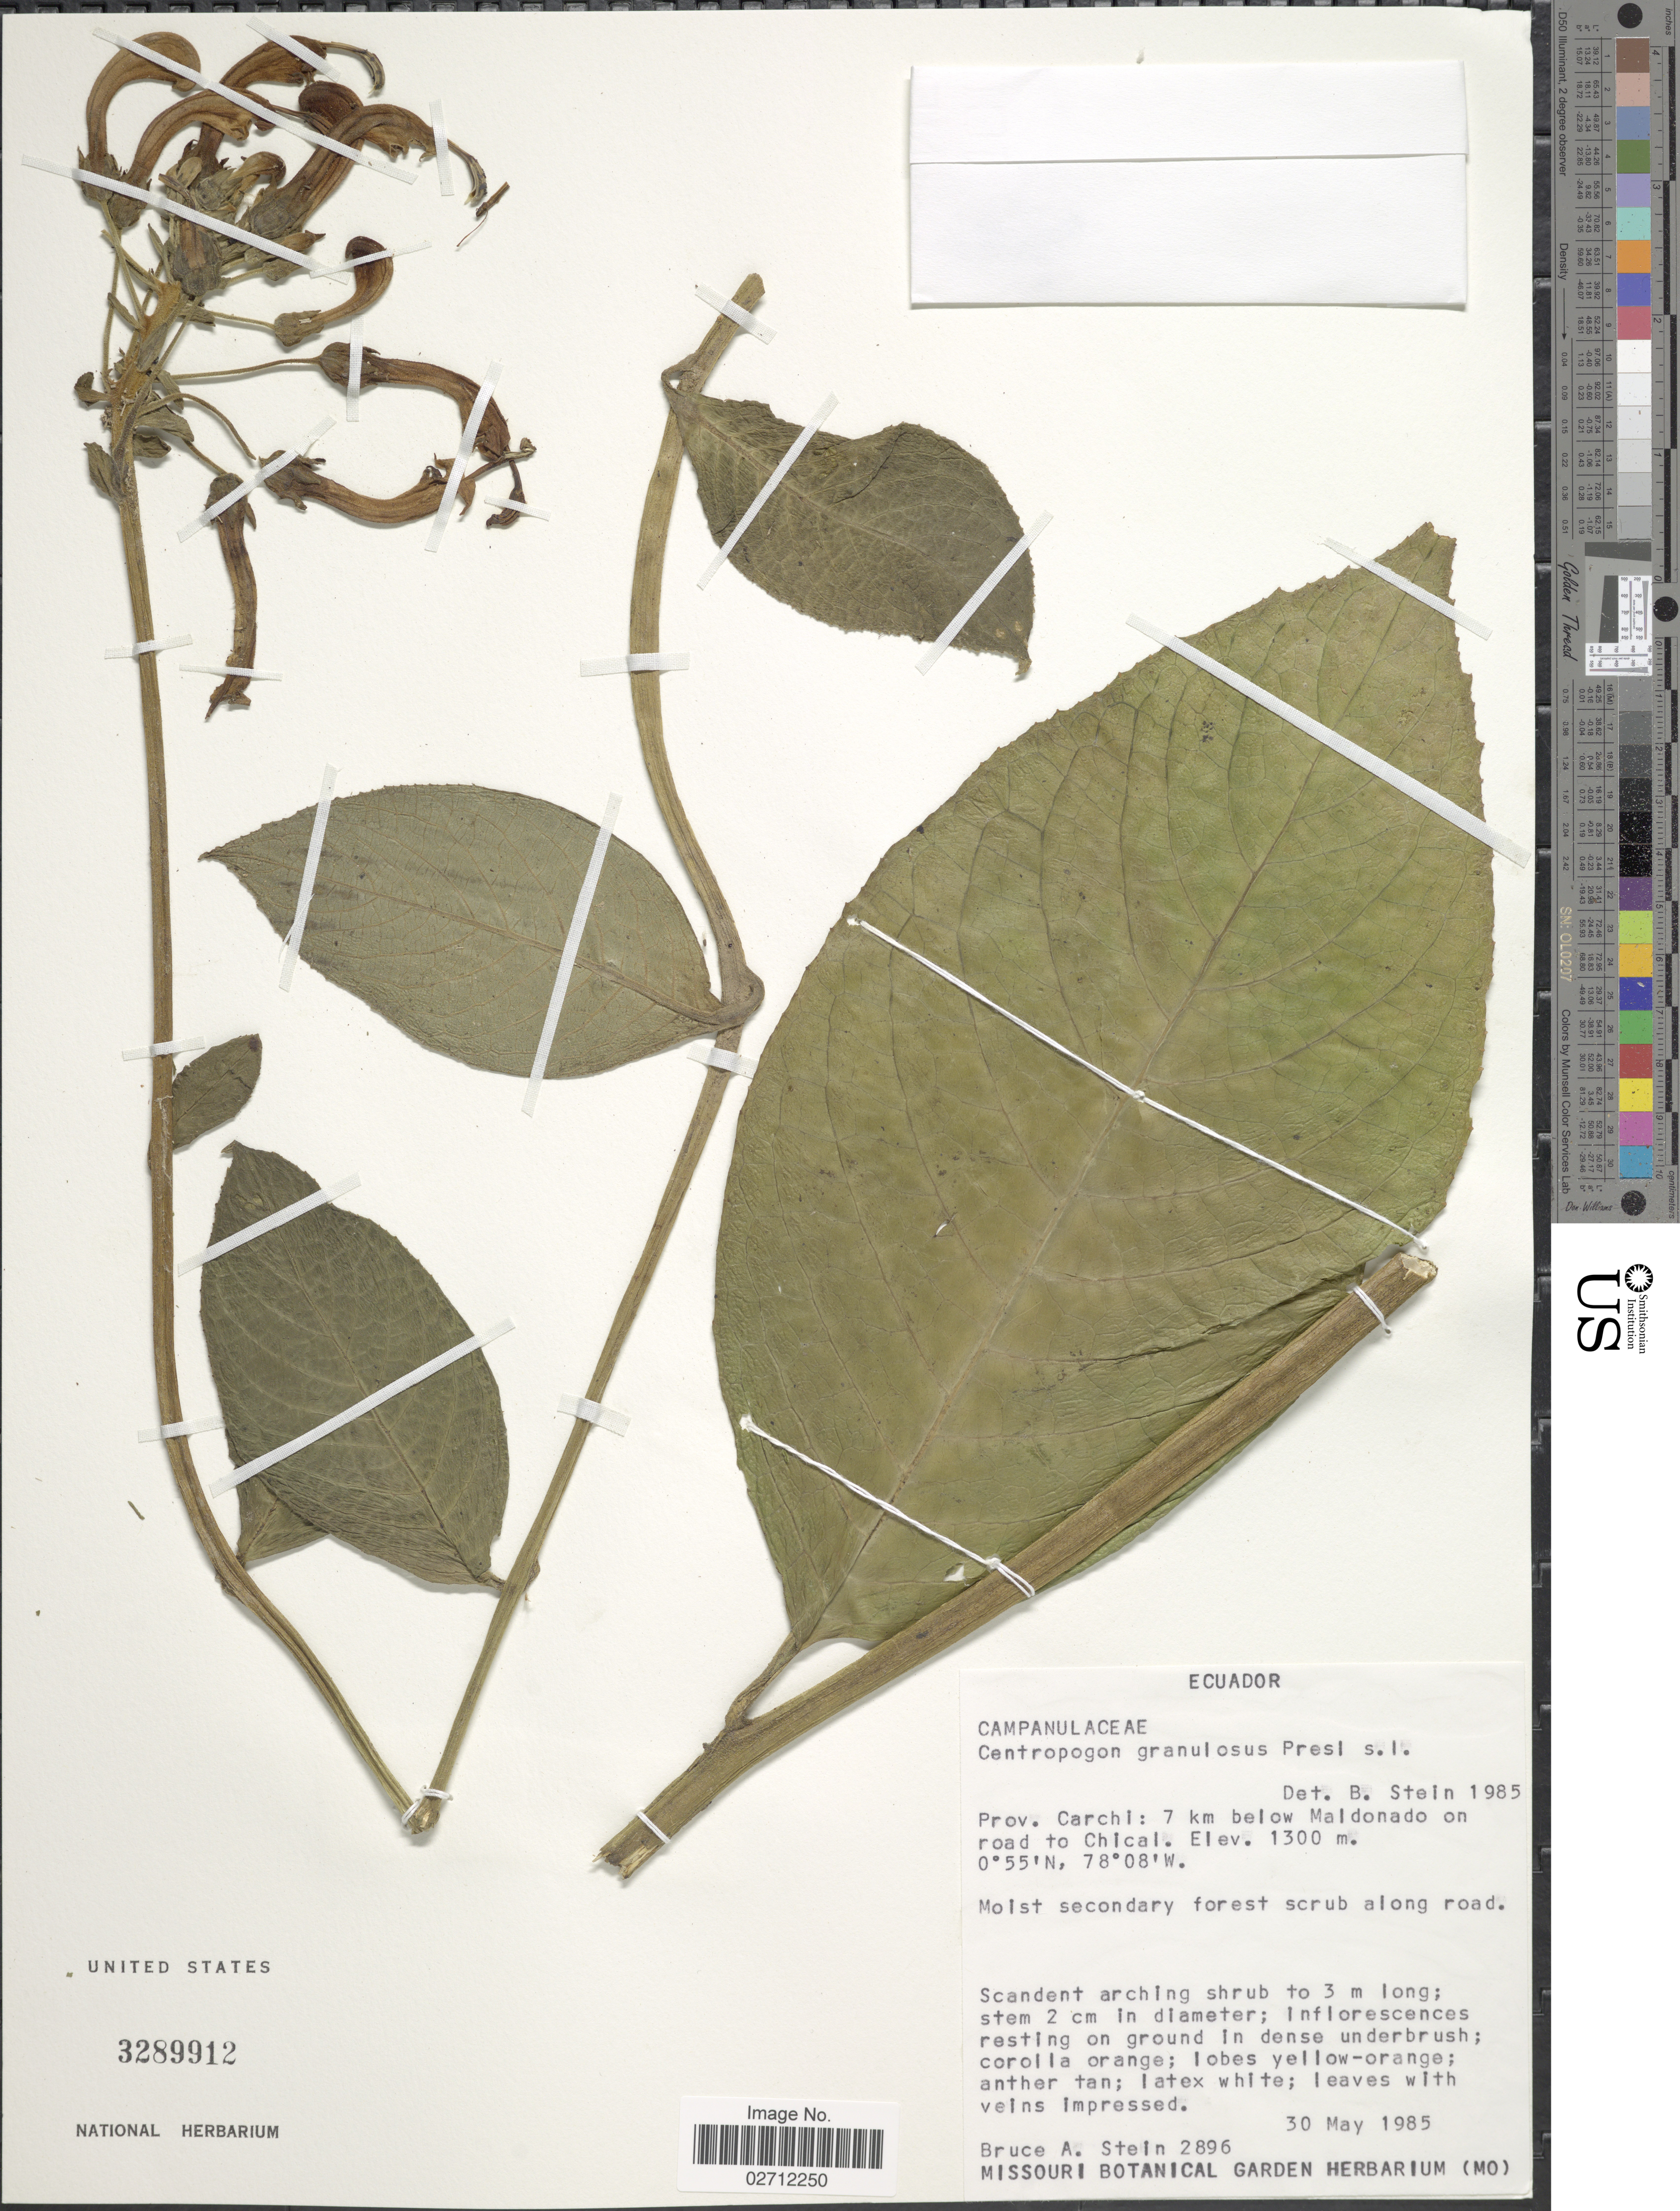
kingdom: Plantae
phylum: Tracheophyta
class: Magnoliopsida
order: Asterales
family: Campanulaceae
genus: Centropogon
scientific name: Centropogon granulosus subsp. granulosus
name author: C. Presl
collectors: B. A. Stein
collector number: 2896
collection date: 1985-05-30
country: Ecuador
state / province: Carchi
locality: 7 km below Maldonado on road to Chical, along road.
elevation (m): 1300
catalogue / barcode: US 3289912